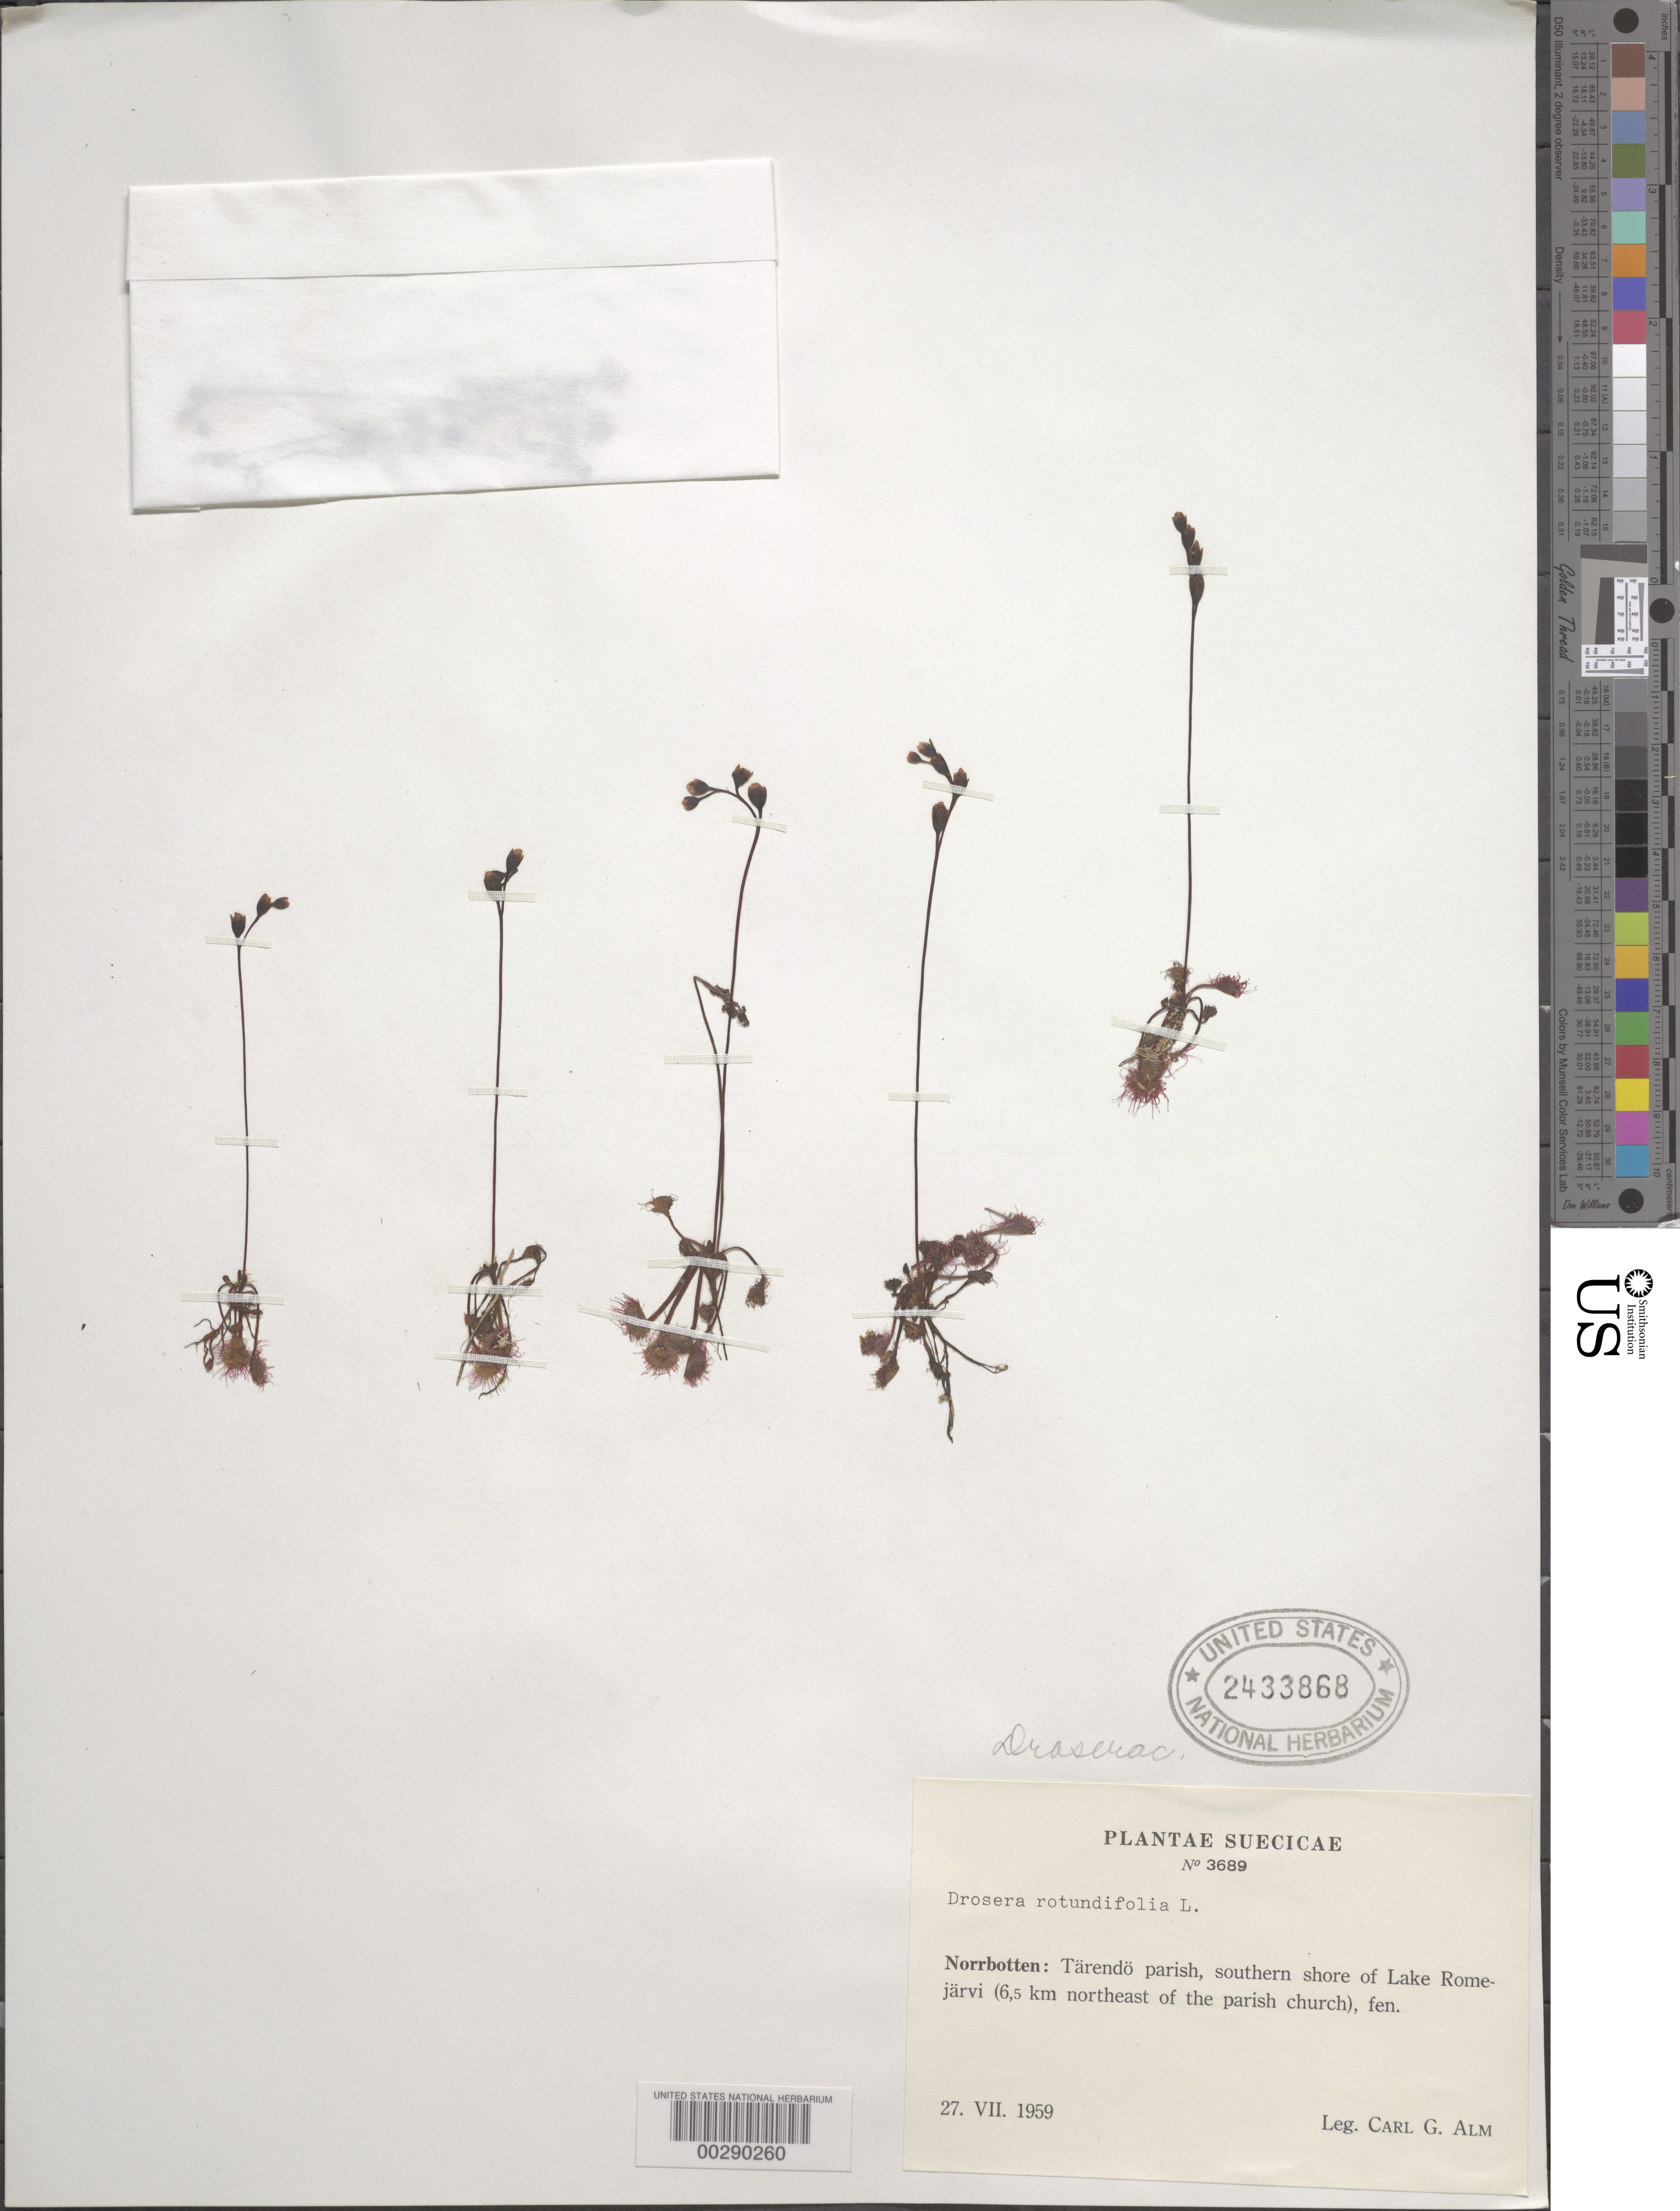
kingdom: Plantae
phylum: Tracheophyta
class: Magnoliopsida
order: Caryophyllales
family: Droseraceae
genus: Drosera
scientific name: Drosera rotundifolia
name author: L.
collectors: C. Alm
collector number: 3689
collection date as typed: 27 Jul 1959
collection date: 1959-07-27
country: Sweden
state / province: Norrbotten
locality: Tarendo parish, s shore of lake romejarvi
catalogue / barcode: US 2433868